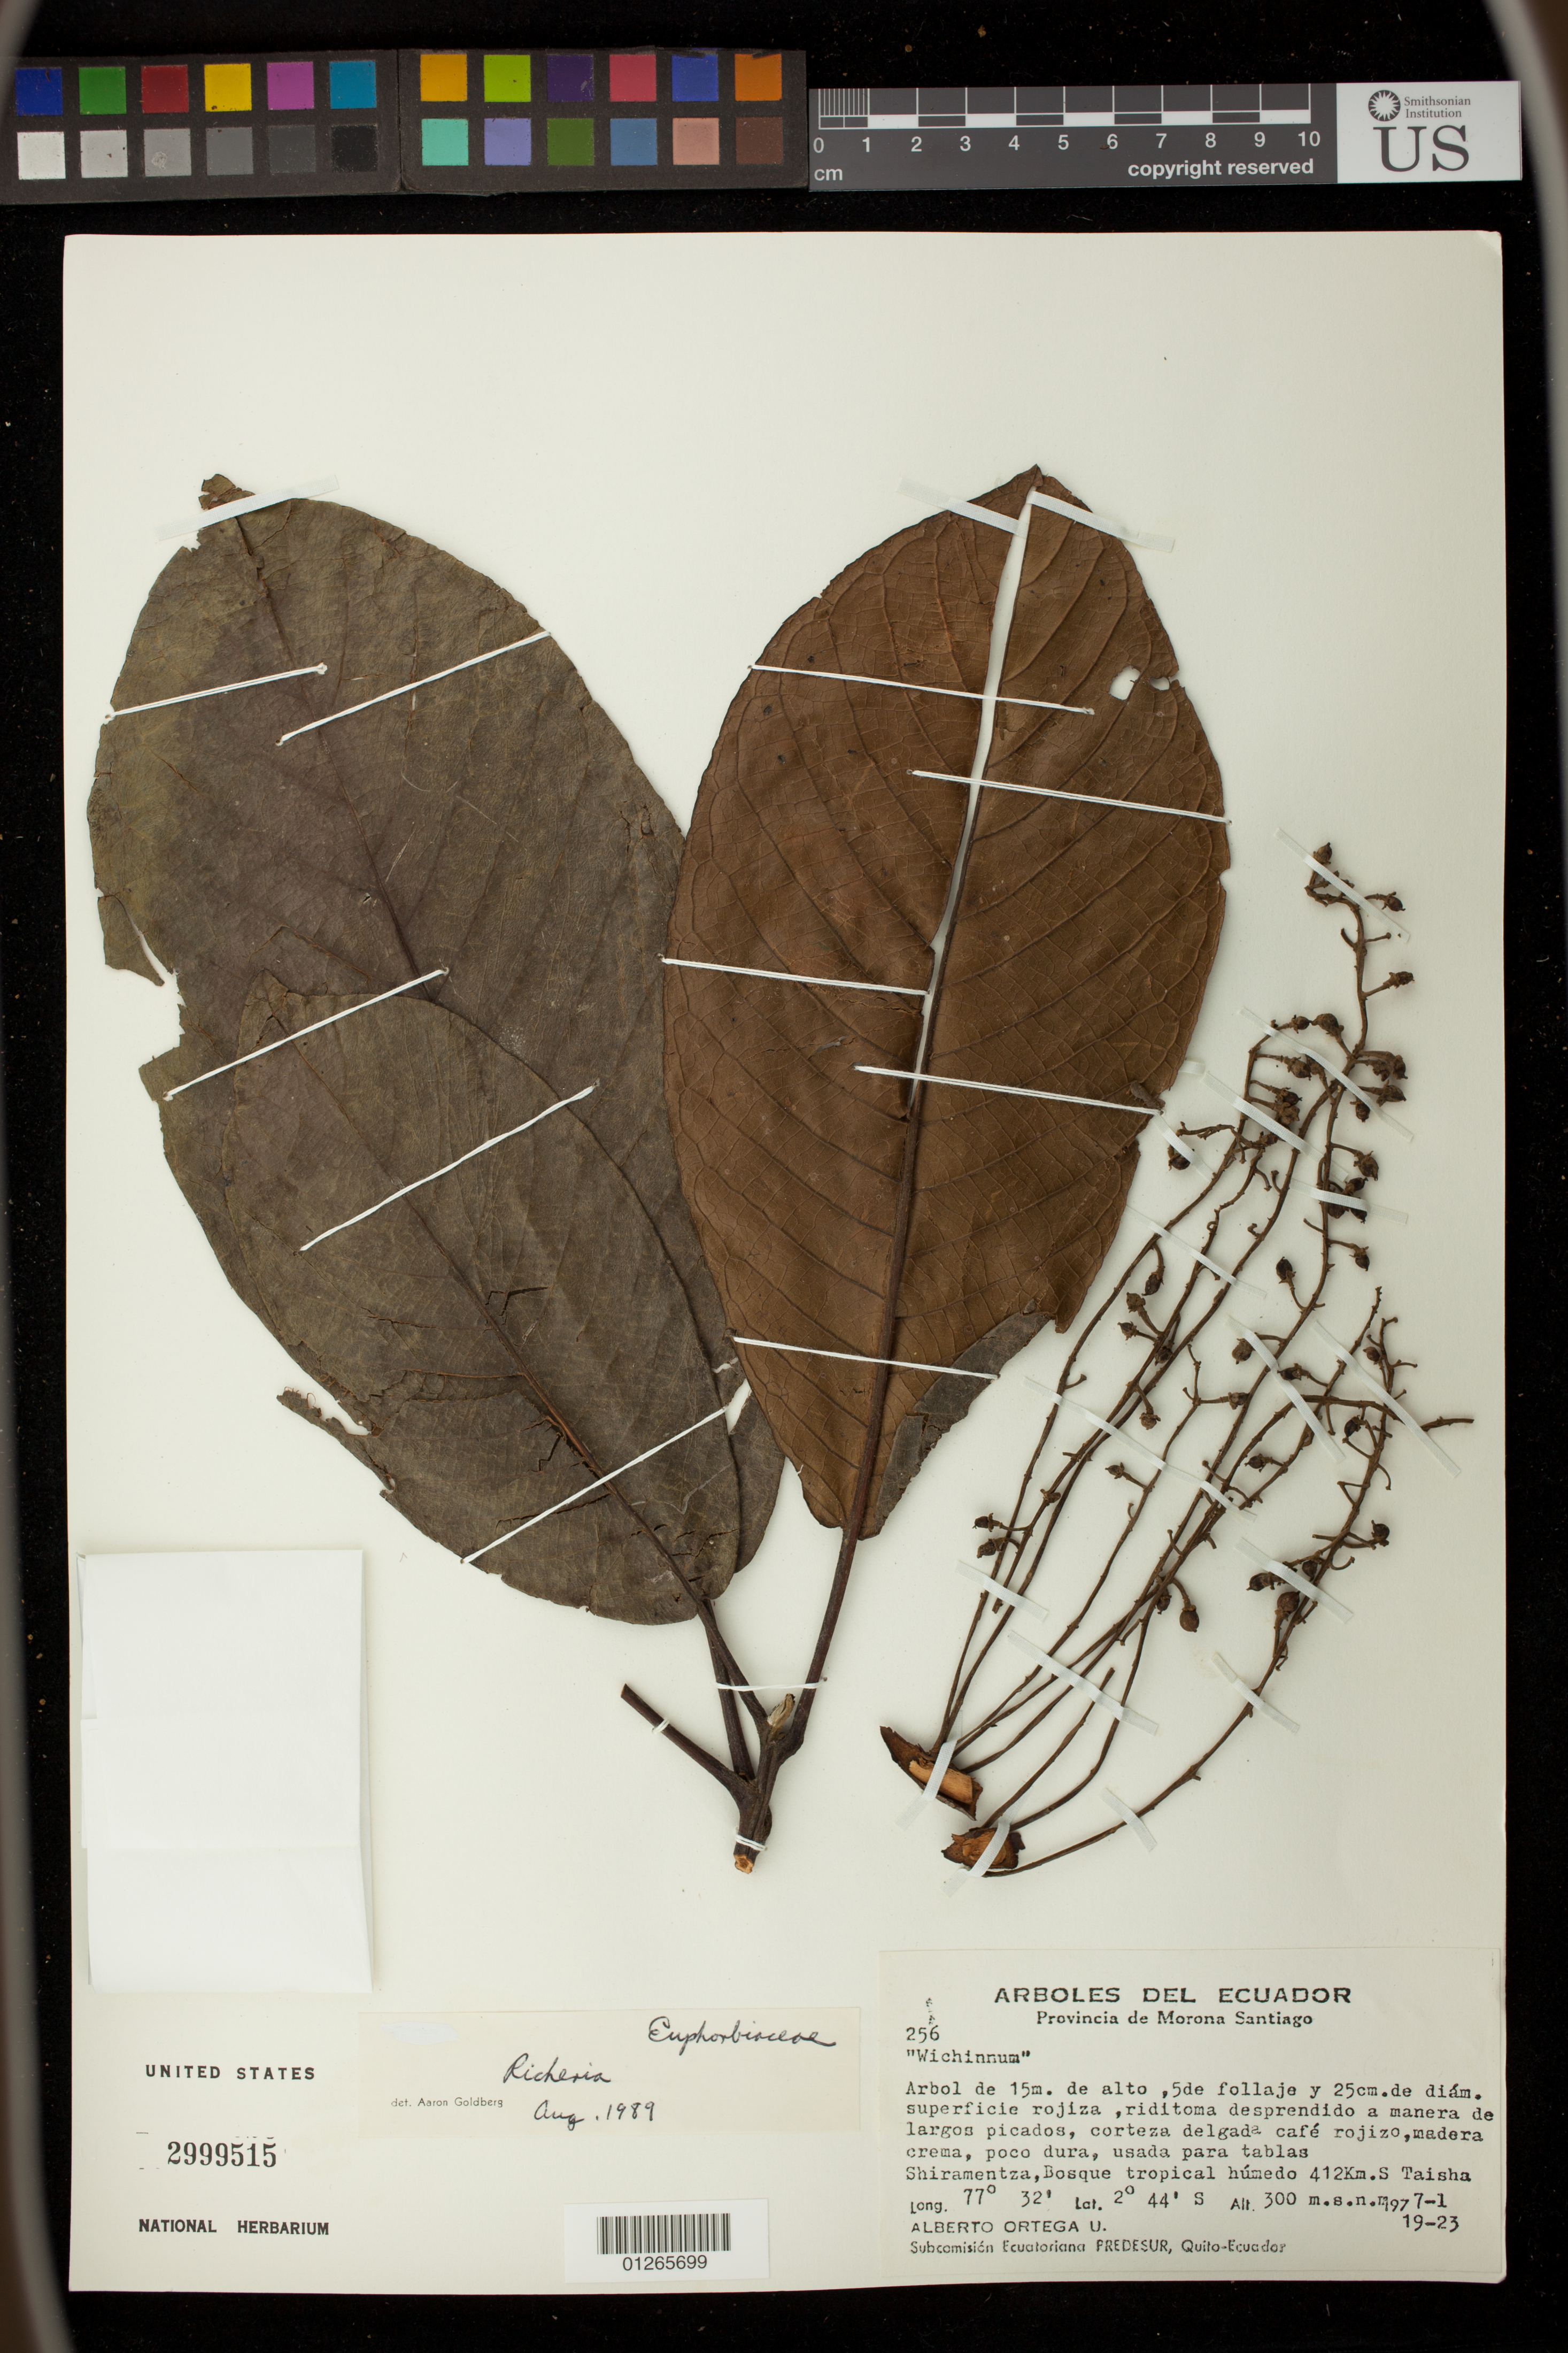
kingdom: Plantae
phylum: Tracheophyta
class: Magnoliopsida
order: Malpighiales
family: Phyllanthaceae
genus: Richeria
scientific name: Richeria sp.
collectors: A. T. Ortega U.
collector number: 256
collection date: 1977-01-19/1977-01-23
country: Ecuador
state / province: Morona-Santiago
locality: Provincia de Alto Amazonas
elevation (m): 301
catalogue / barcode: US 2999515